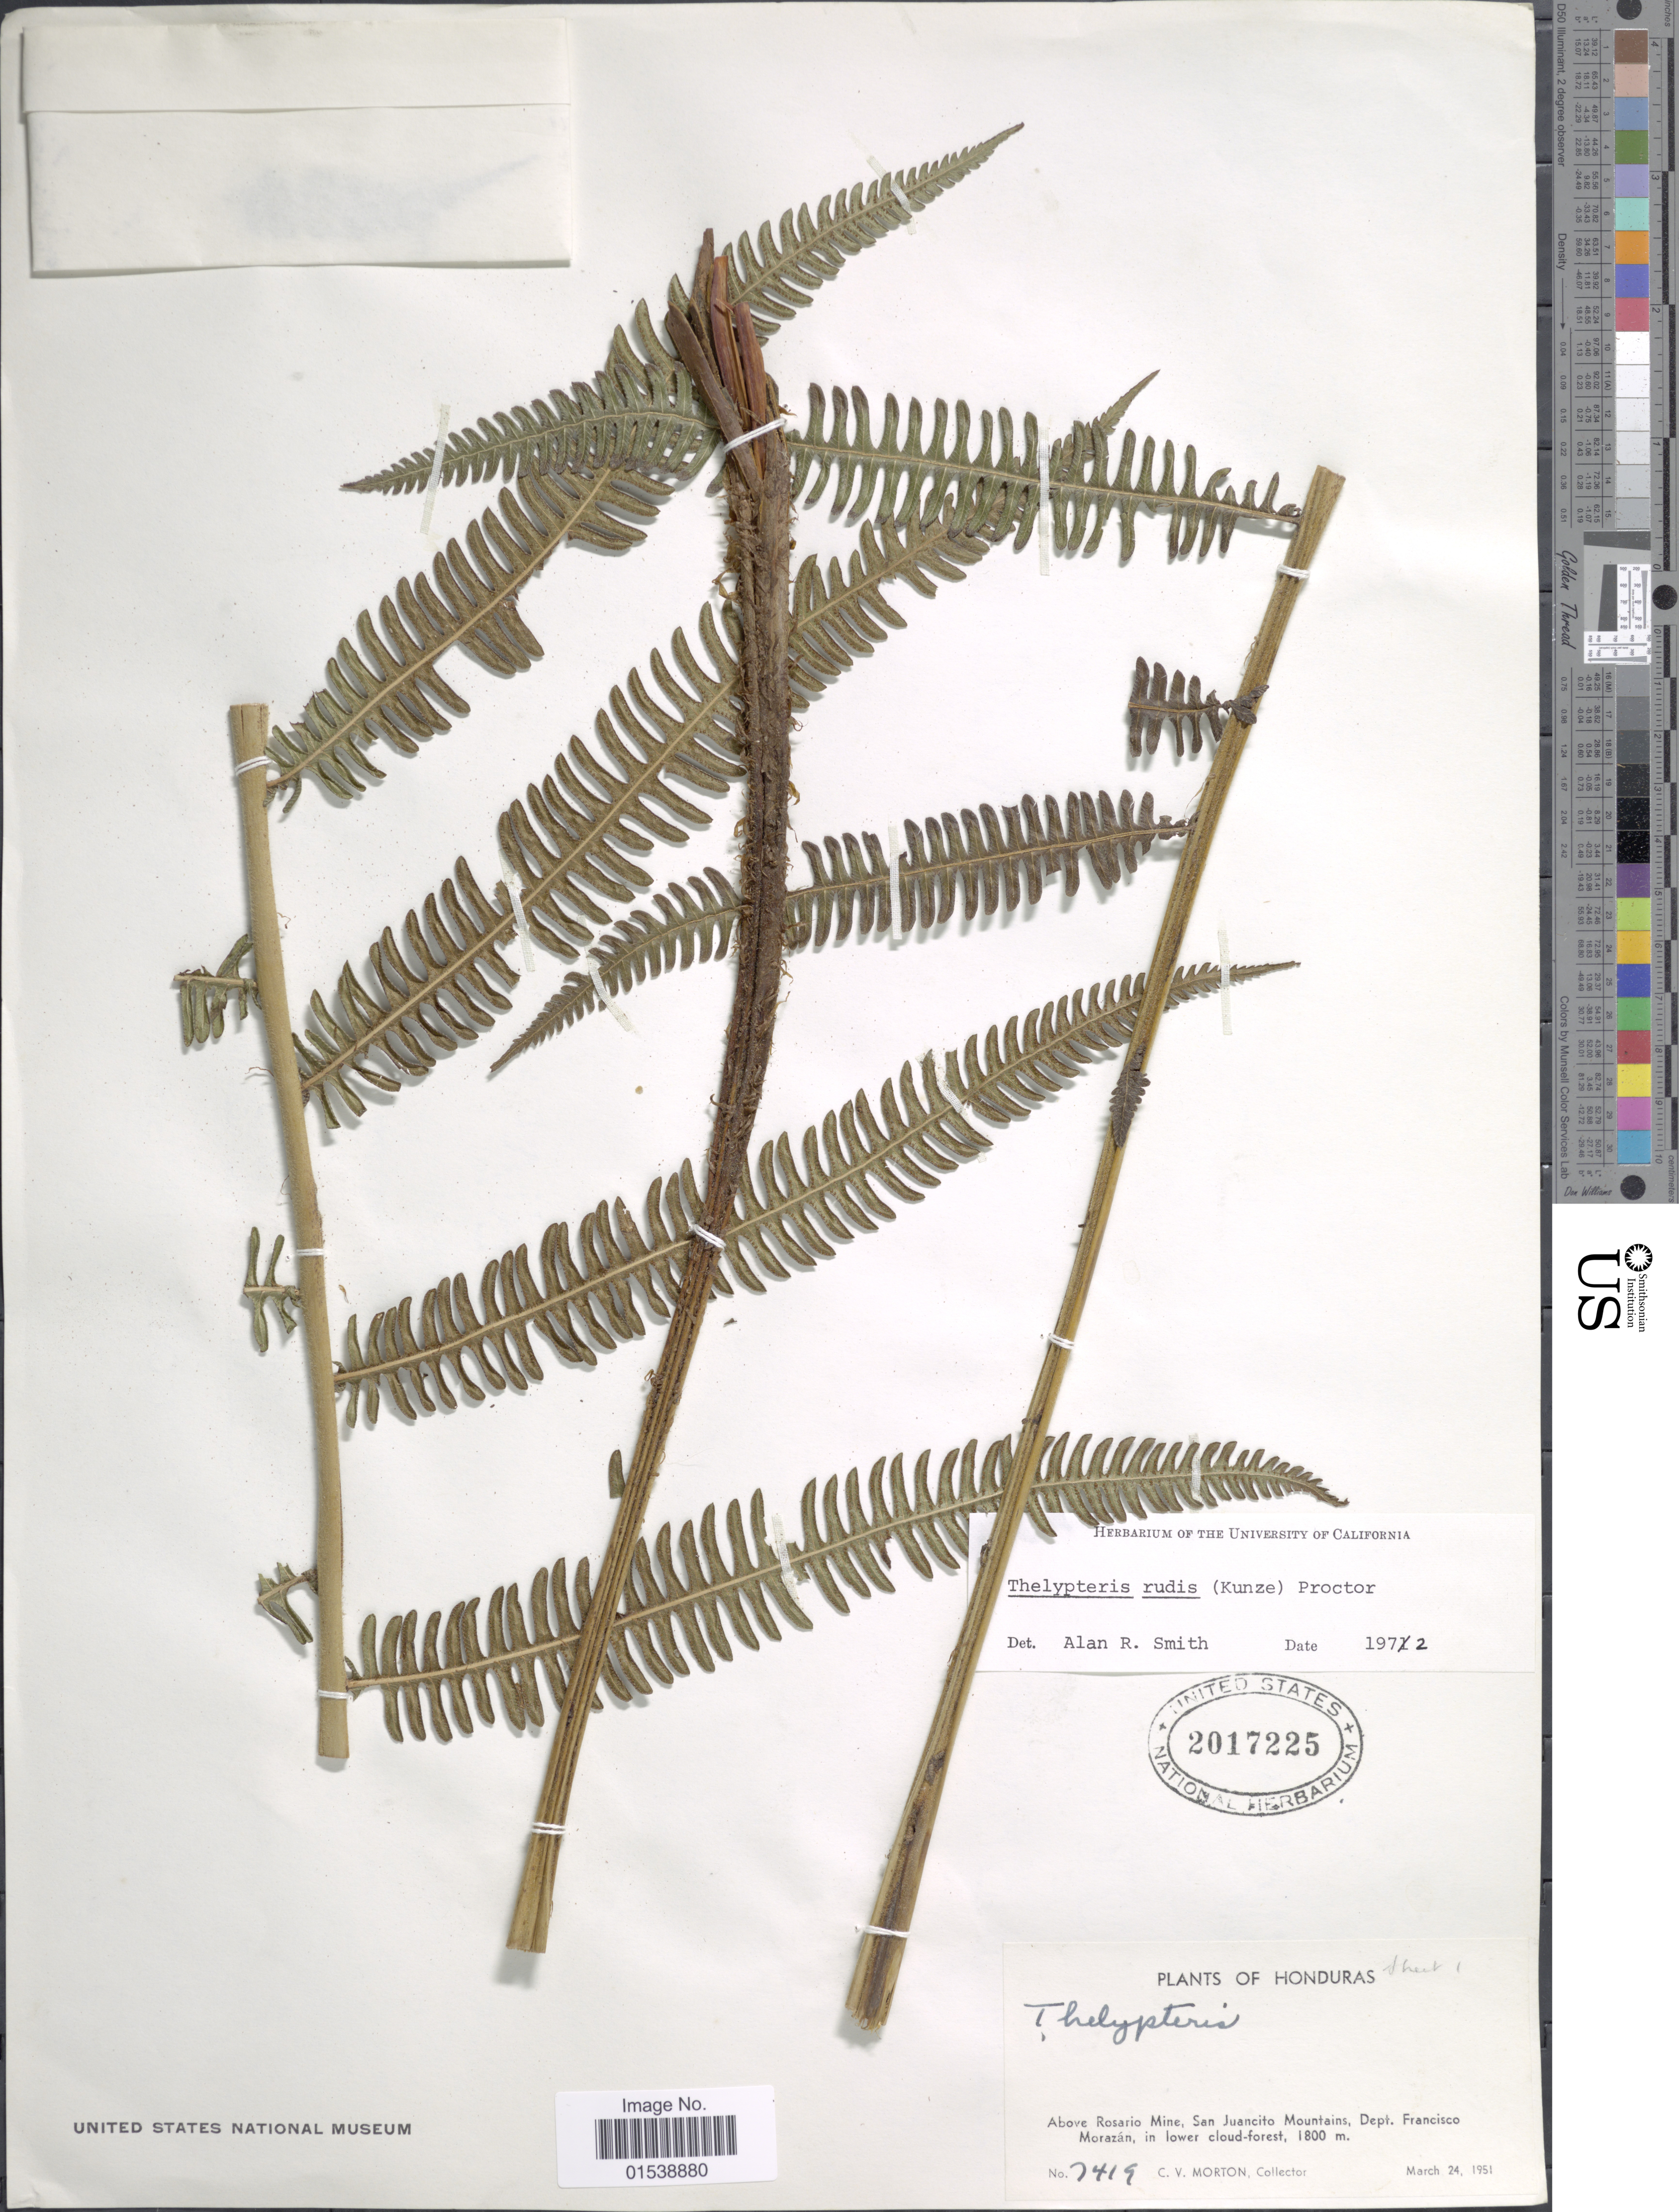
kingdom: Plantae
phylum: Tracheophyta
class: Polypodiopsida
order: Polypodiales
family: Thelypteridaceae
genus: Amauropelta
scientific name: Amauropelta rudis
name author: (Kunze) Pic. Serm.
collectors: C. V. Morton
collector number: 7419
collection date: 1951-03-24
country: Honduras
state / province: Fco. Morazán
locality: Above Rosario Mine, San Juancito Mountains, Dept. Francisco Morazan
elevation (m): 1800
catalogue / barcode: US 2017225